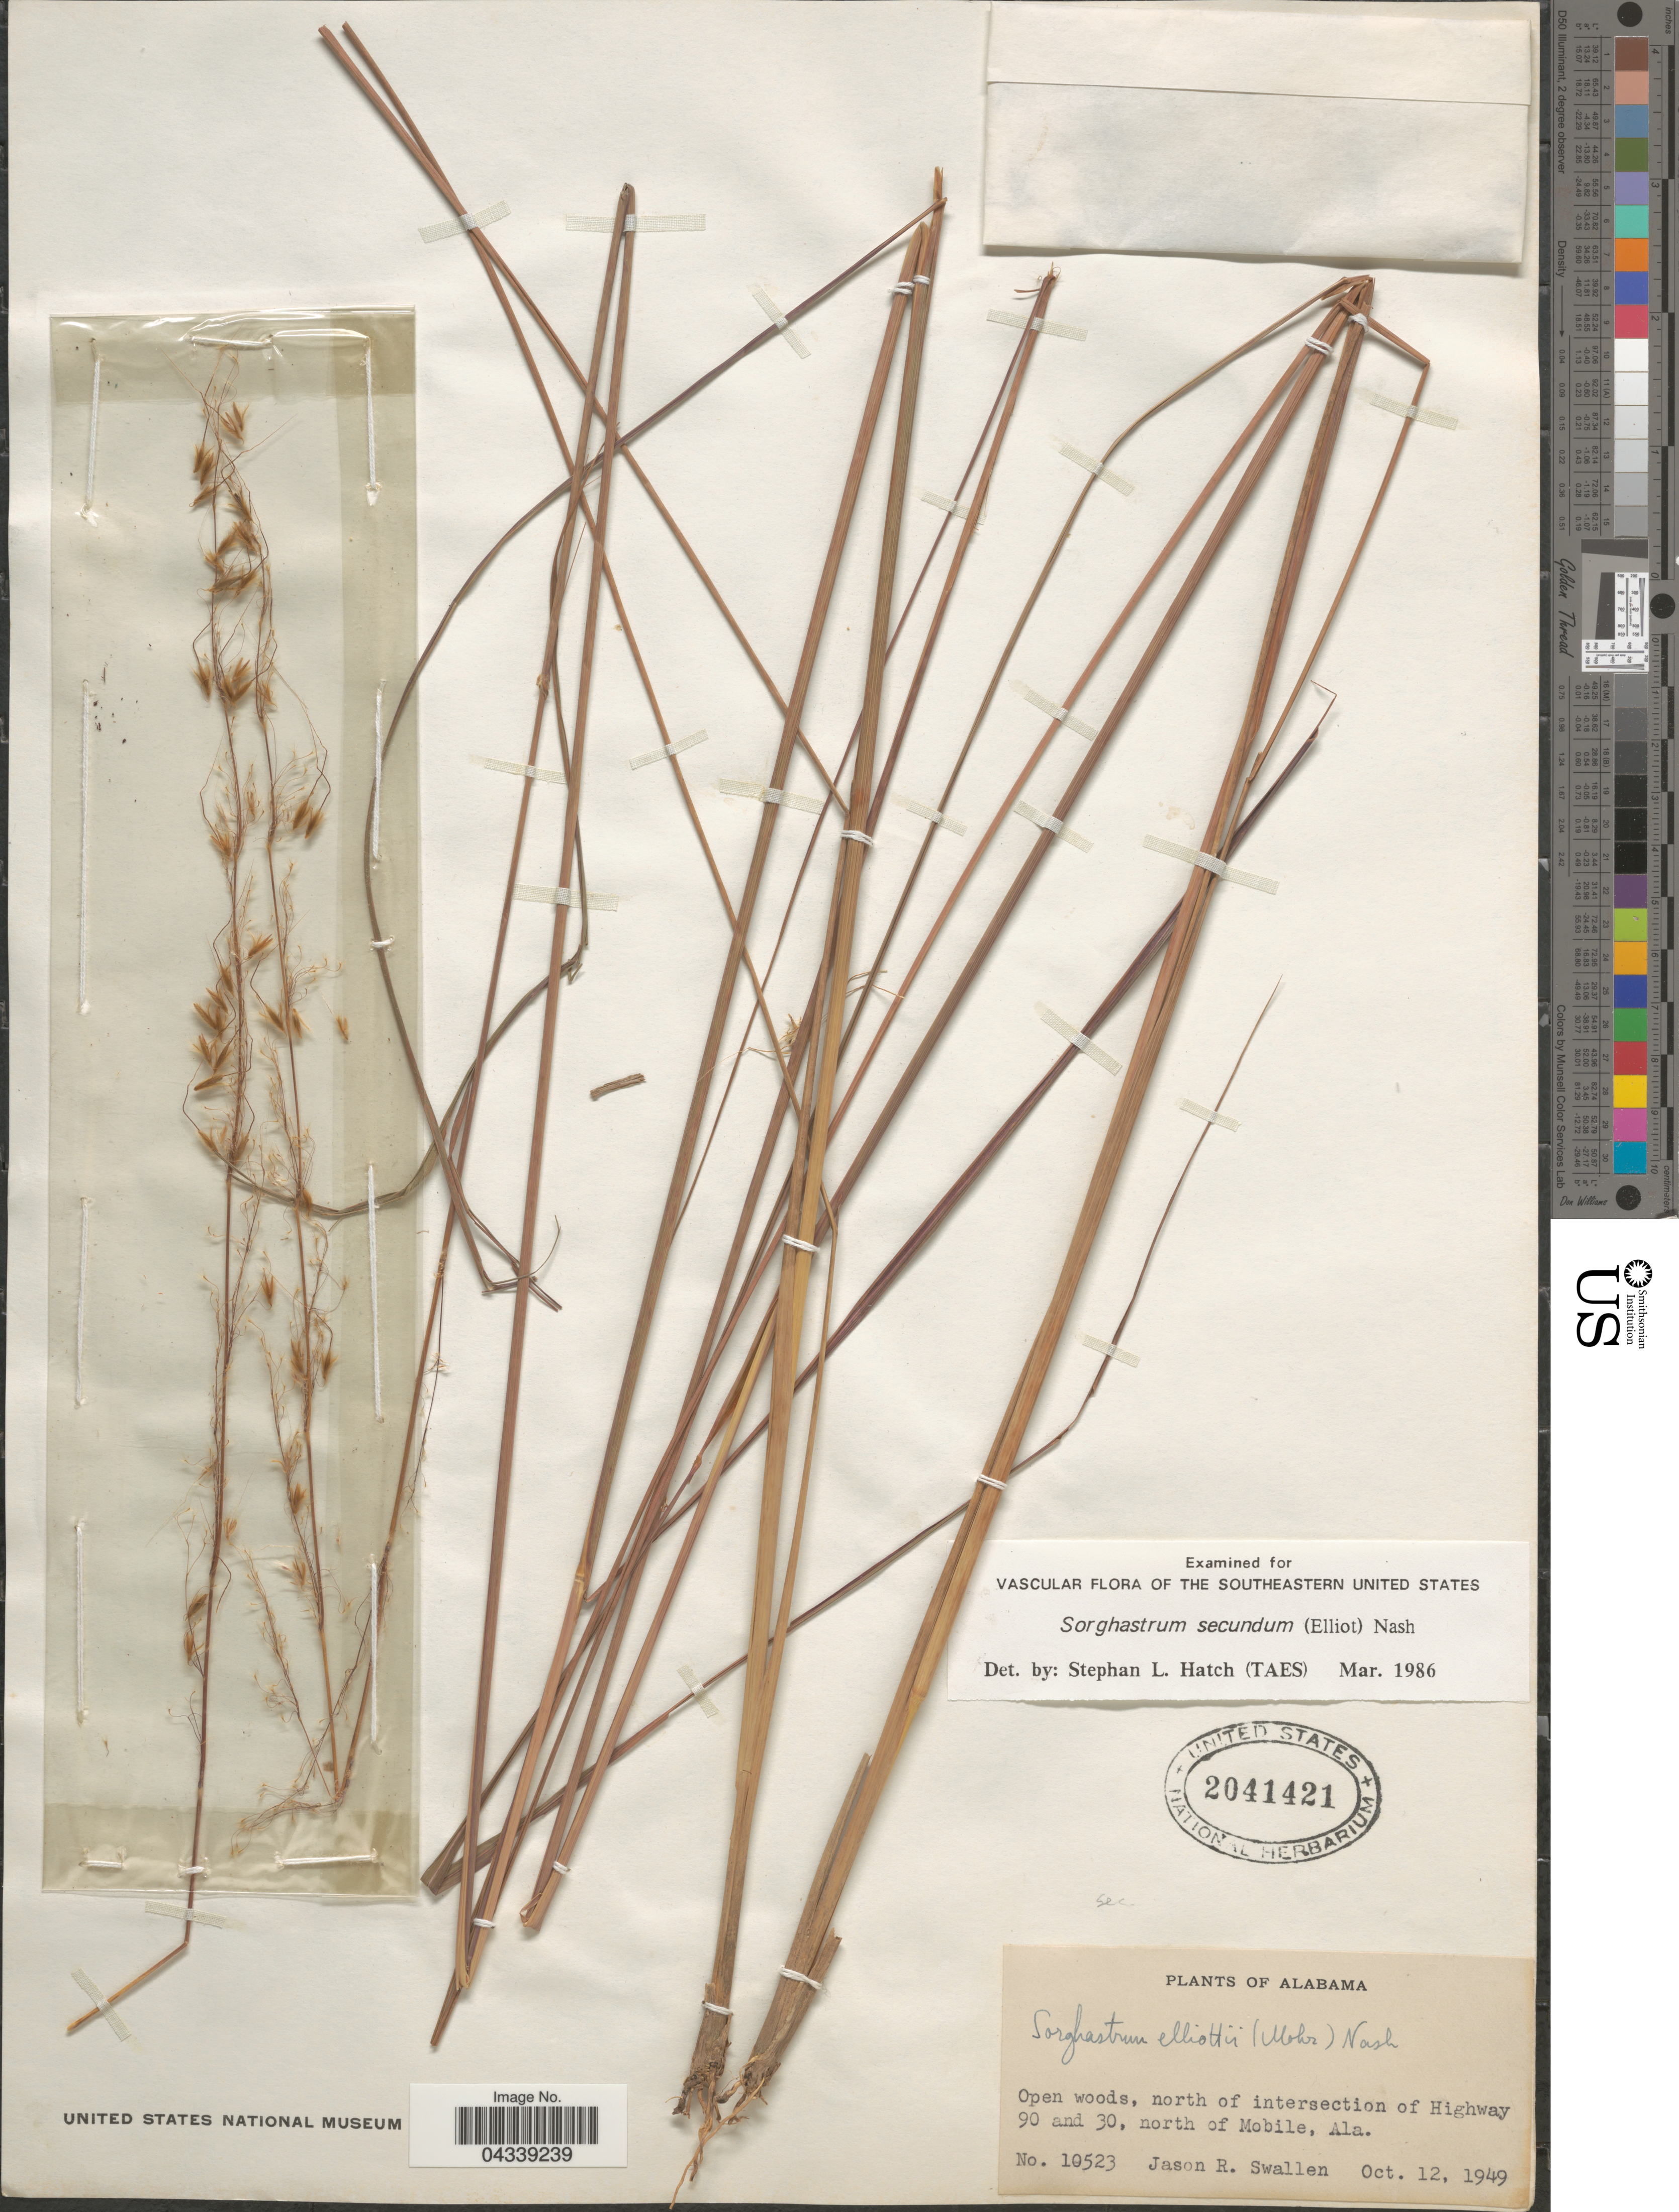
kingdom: Plantae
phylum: Tracheophyta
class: Liliopsida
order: Poales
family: Poaceae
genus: Sorghastrum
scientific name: Sorghastrum secundum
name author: (Elliott) Nash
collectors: J. R. Swallen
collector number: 10523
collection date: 1949-10-12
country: United States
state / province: Alabama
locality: Open woods, north of intersection of Highway 90 and 30, north of Mobile.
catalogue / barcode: US 2041421